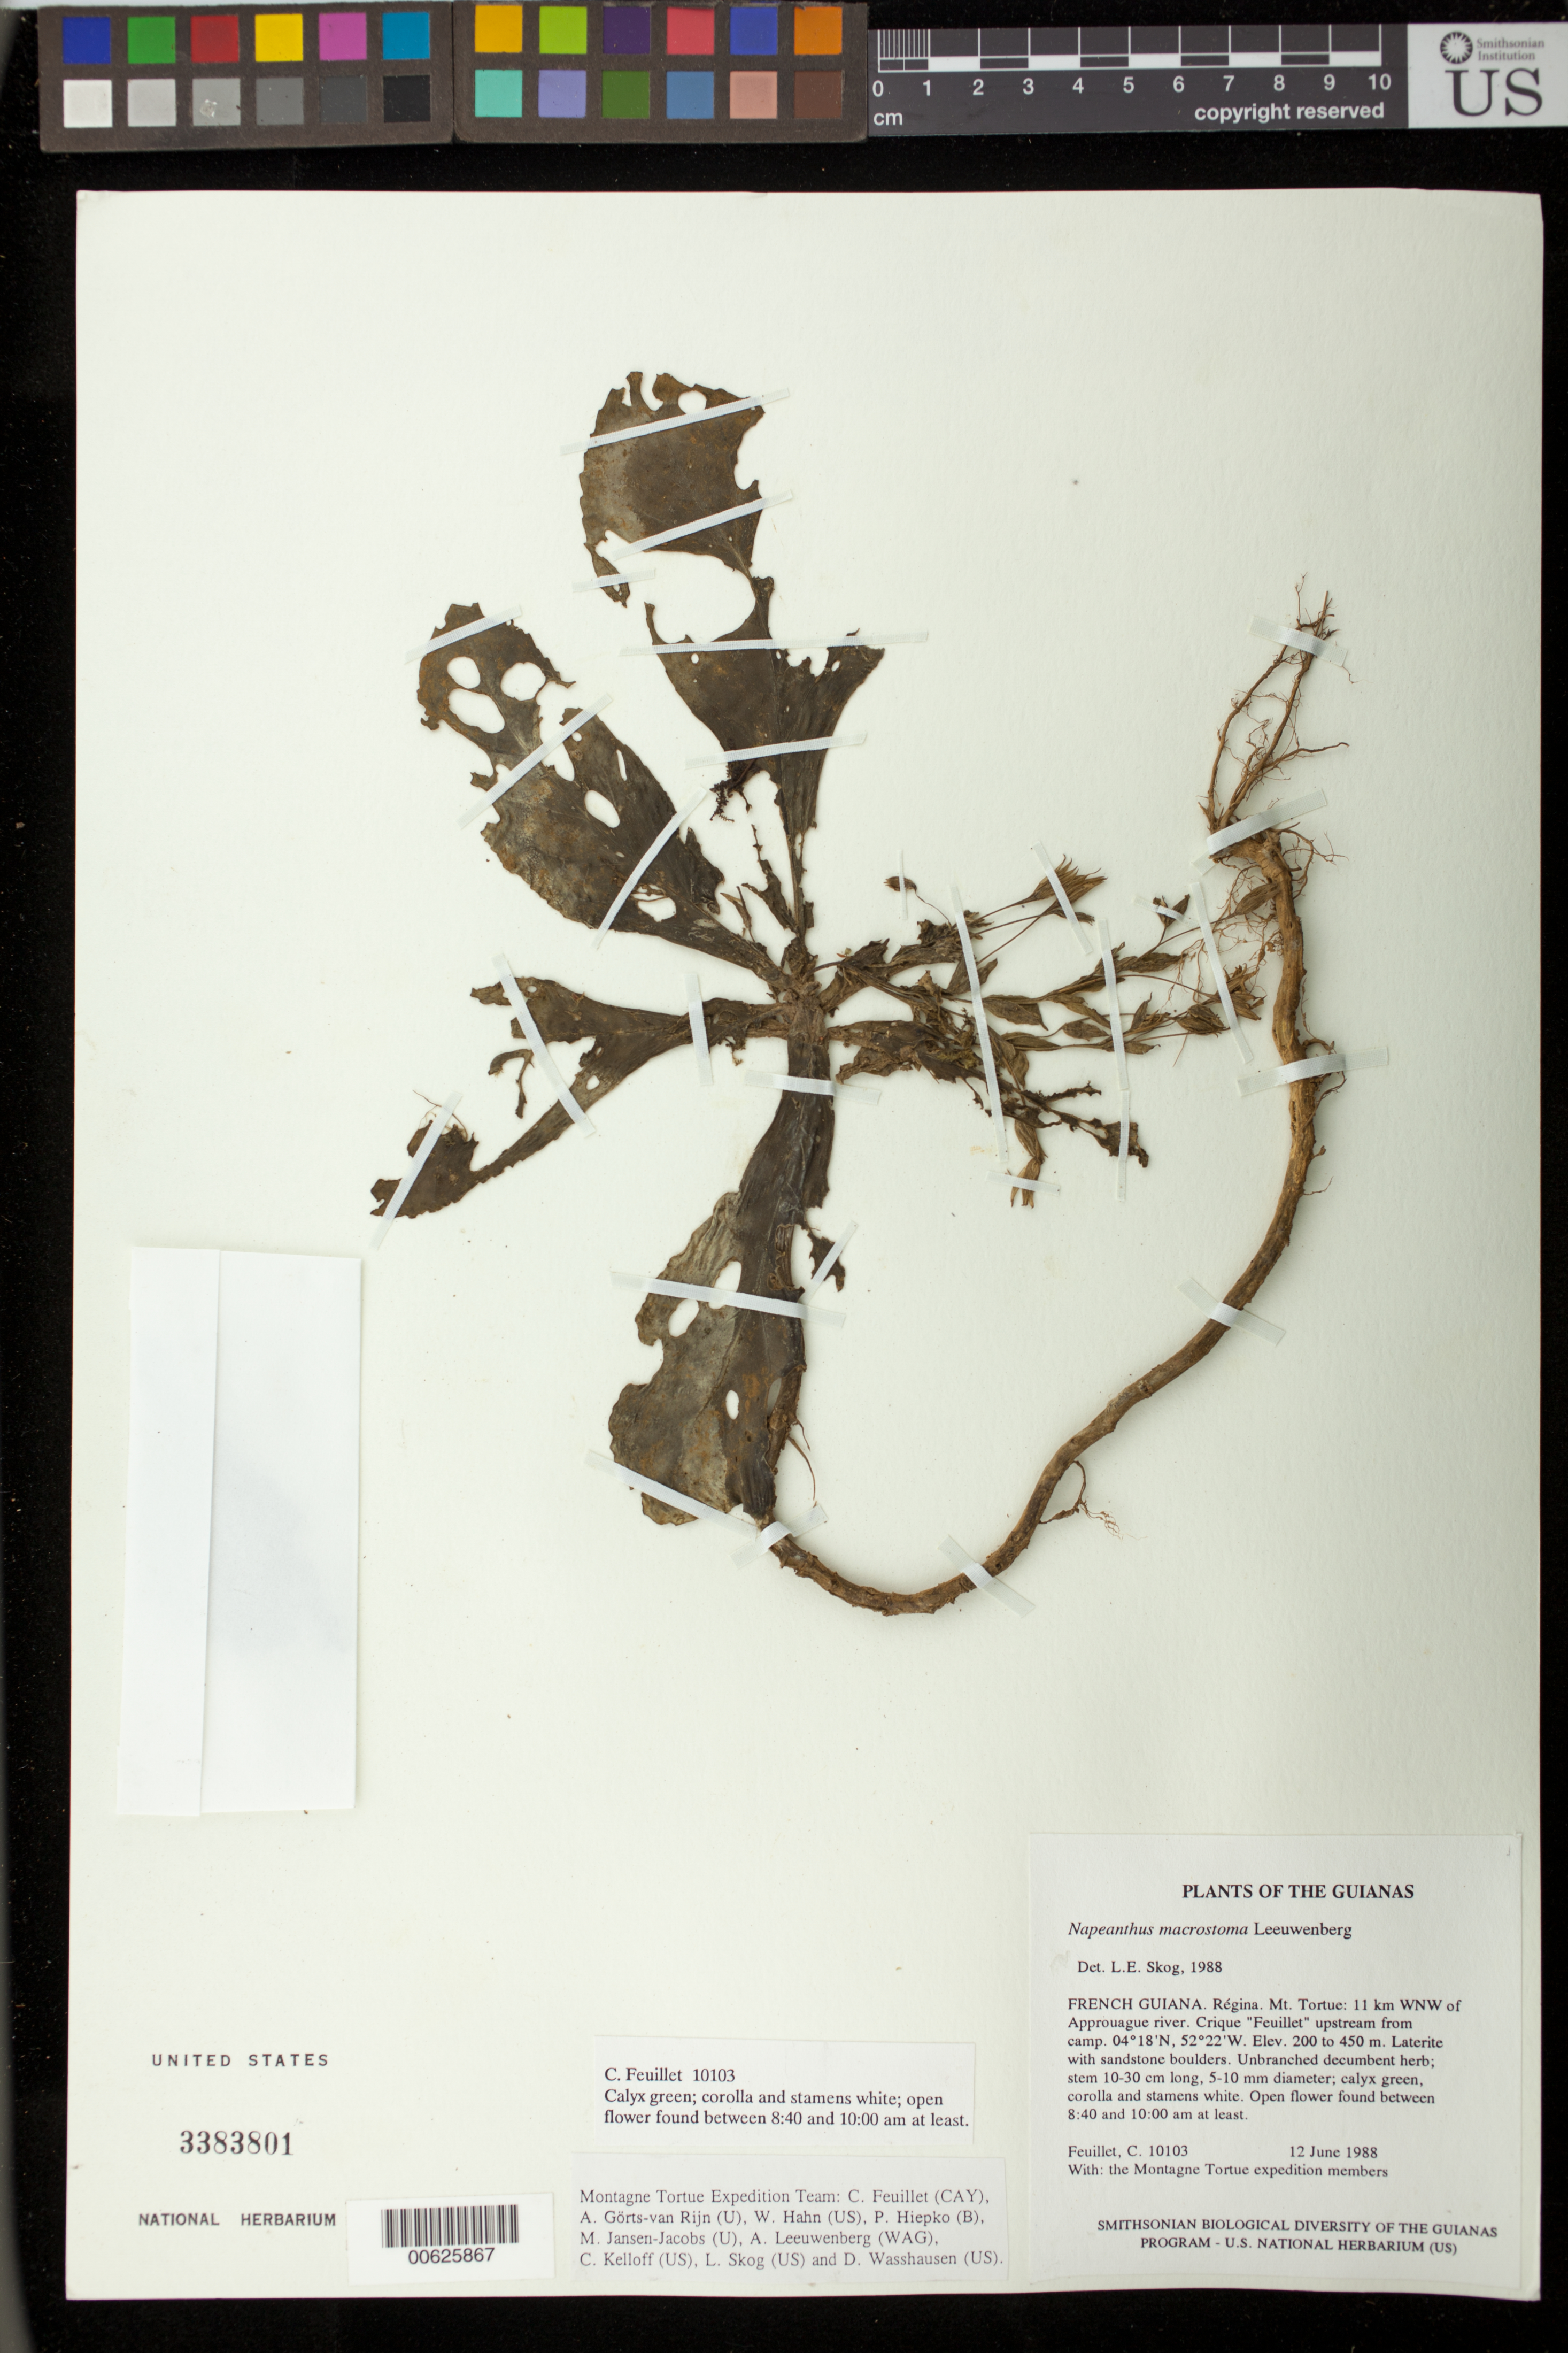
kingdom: Plantae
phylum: Tracheophyta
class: Magnoliopsida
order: Lamiales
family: Gesneriaceae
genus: Napeanthus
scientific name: Napeanthus macrostoma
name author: Leeuwenb.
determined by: Skog, Laurence E.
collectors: C. Feuillet & Montagne Torte Exped. members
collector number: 10103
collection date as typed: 12 Jun 1988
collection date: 1988-06-12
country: French Guiana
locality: Régina, Mt. Tortue: 11 km WNW of Approuague river, Crique "Feuillet" upstream from camp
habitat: Laterite with sandstone boulders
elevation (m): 200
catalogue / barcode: US 3383801